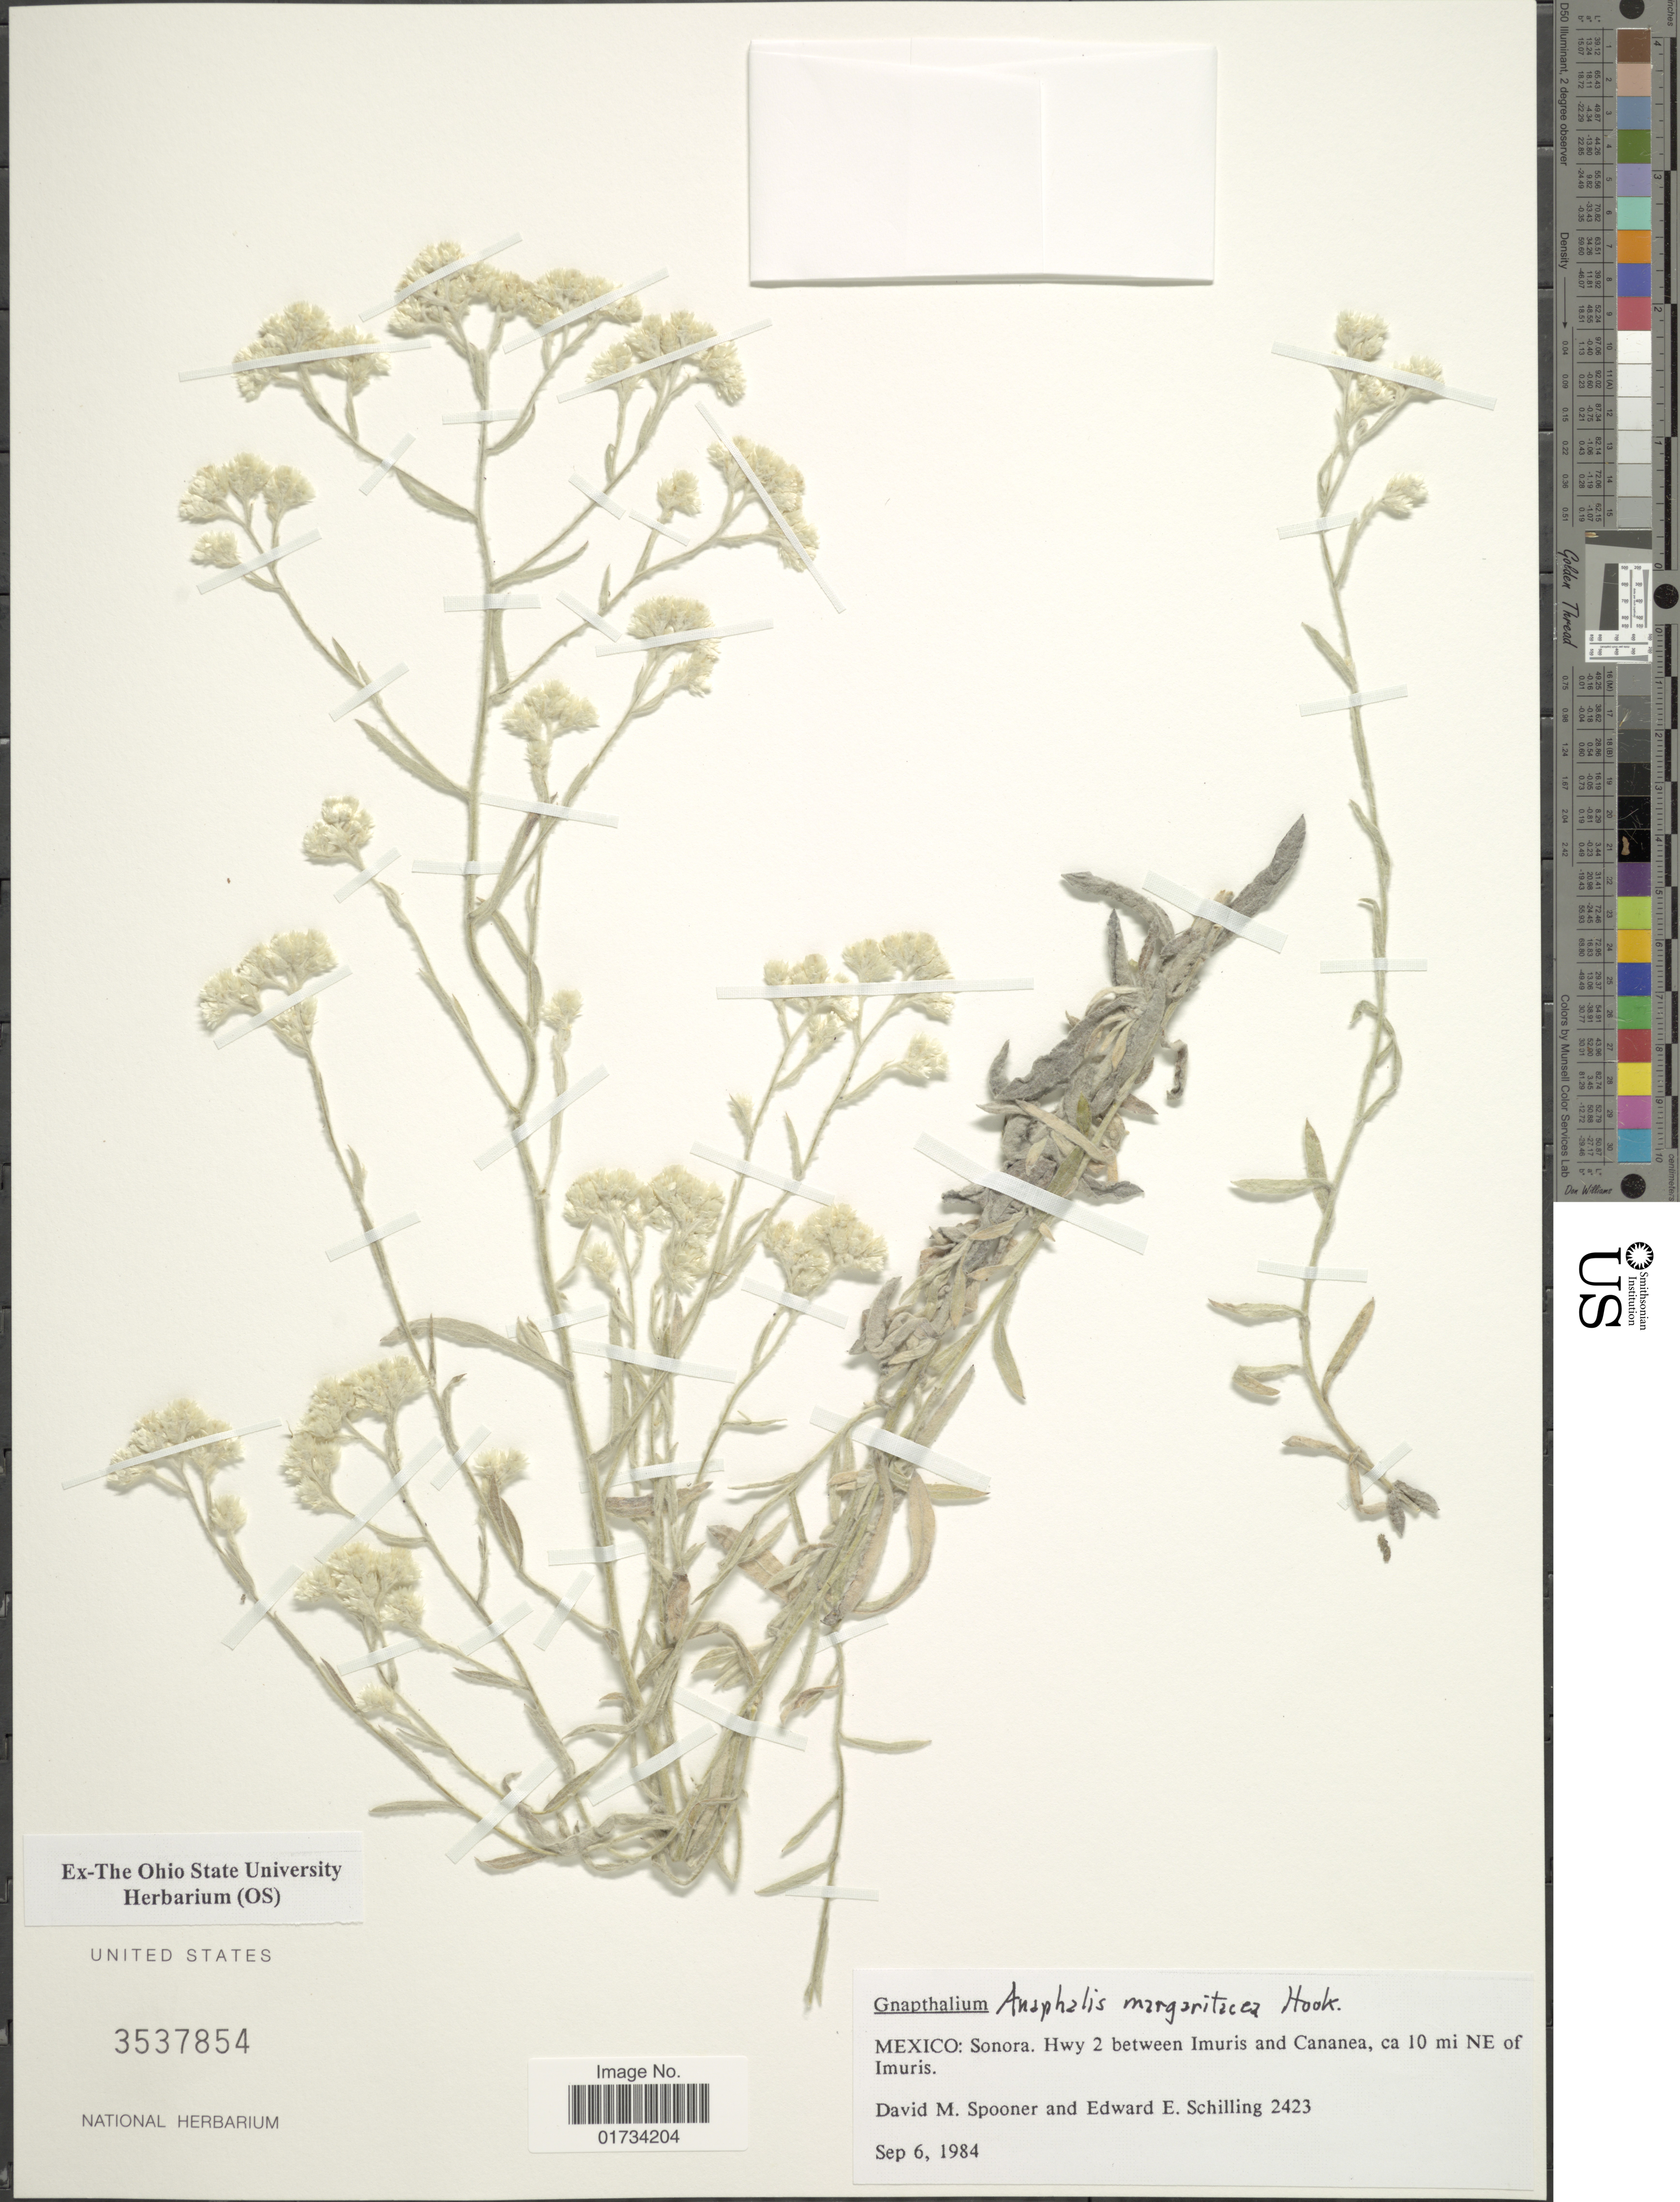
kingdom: Plantae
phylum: Tracheophyta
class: Magnoliopsida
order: Asterales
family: Asteraceae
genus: Anaphalis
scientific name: Anaphalis margaritacea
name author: (L.) Benth. & Hook. f.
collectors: D. Spooner & E. E. Schilling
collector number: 2423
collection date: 1984-09-06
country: Mexico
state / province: Sonora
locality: Hwy 2 between Imuris and Cananea, ca 10 mi NE of Imuris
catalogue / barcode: US 3537854